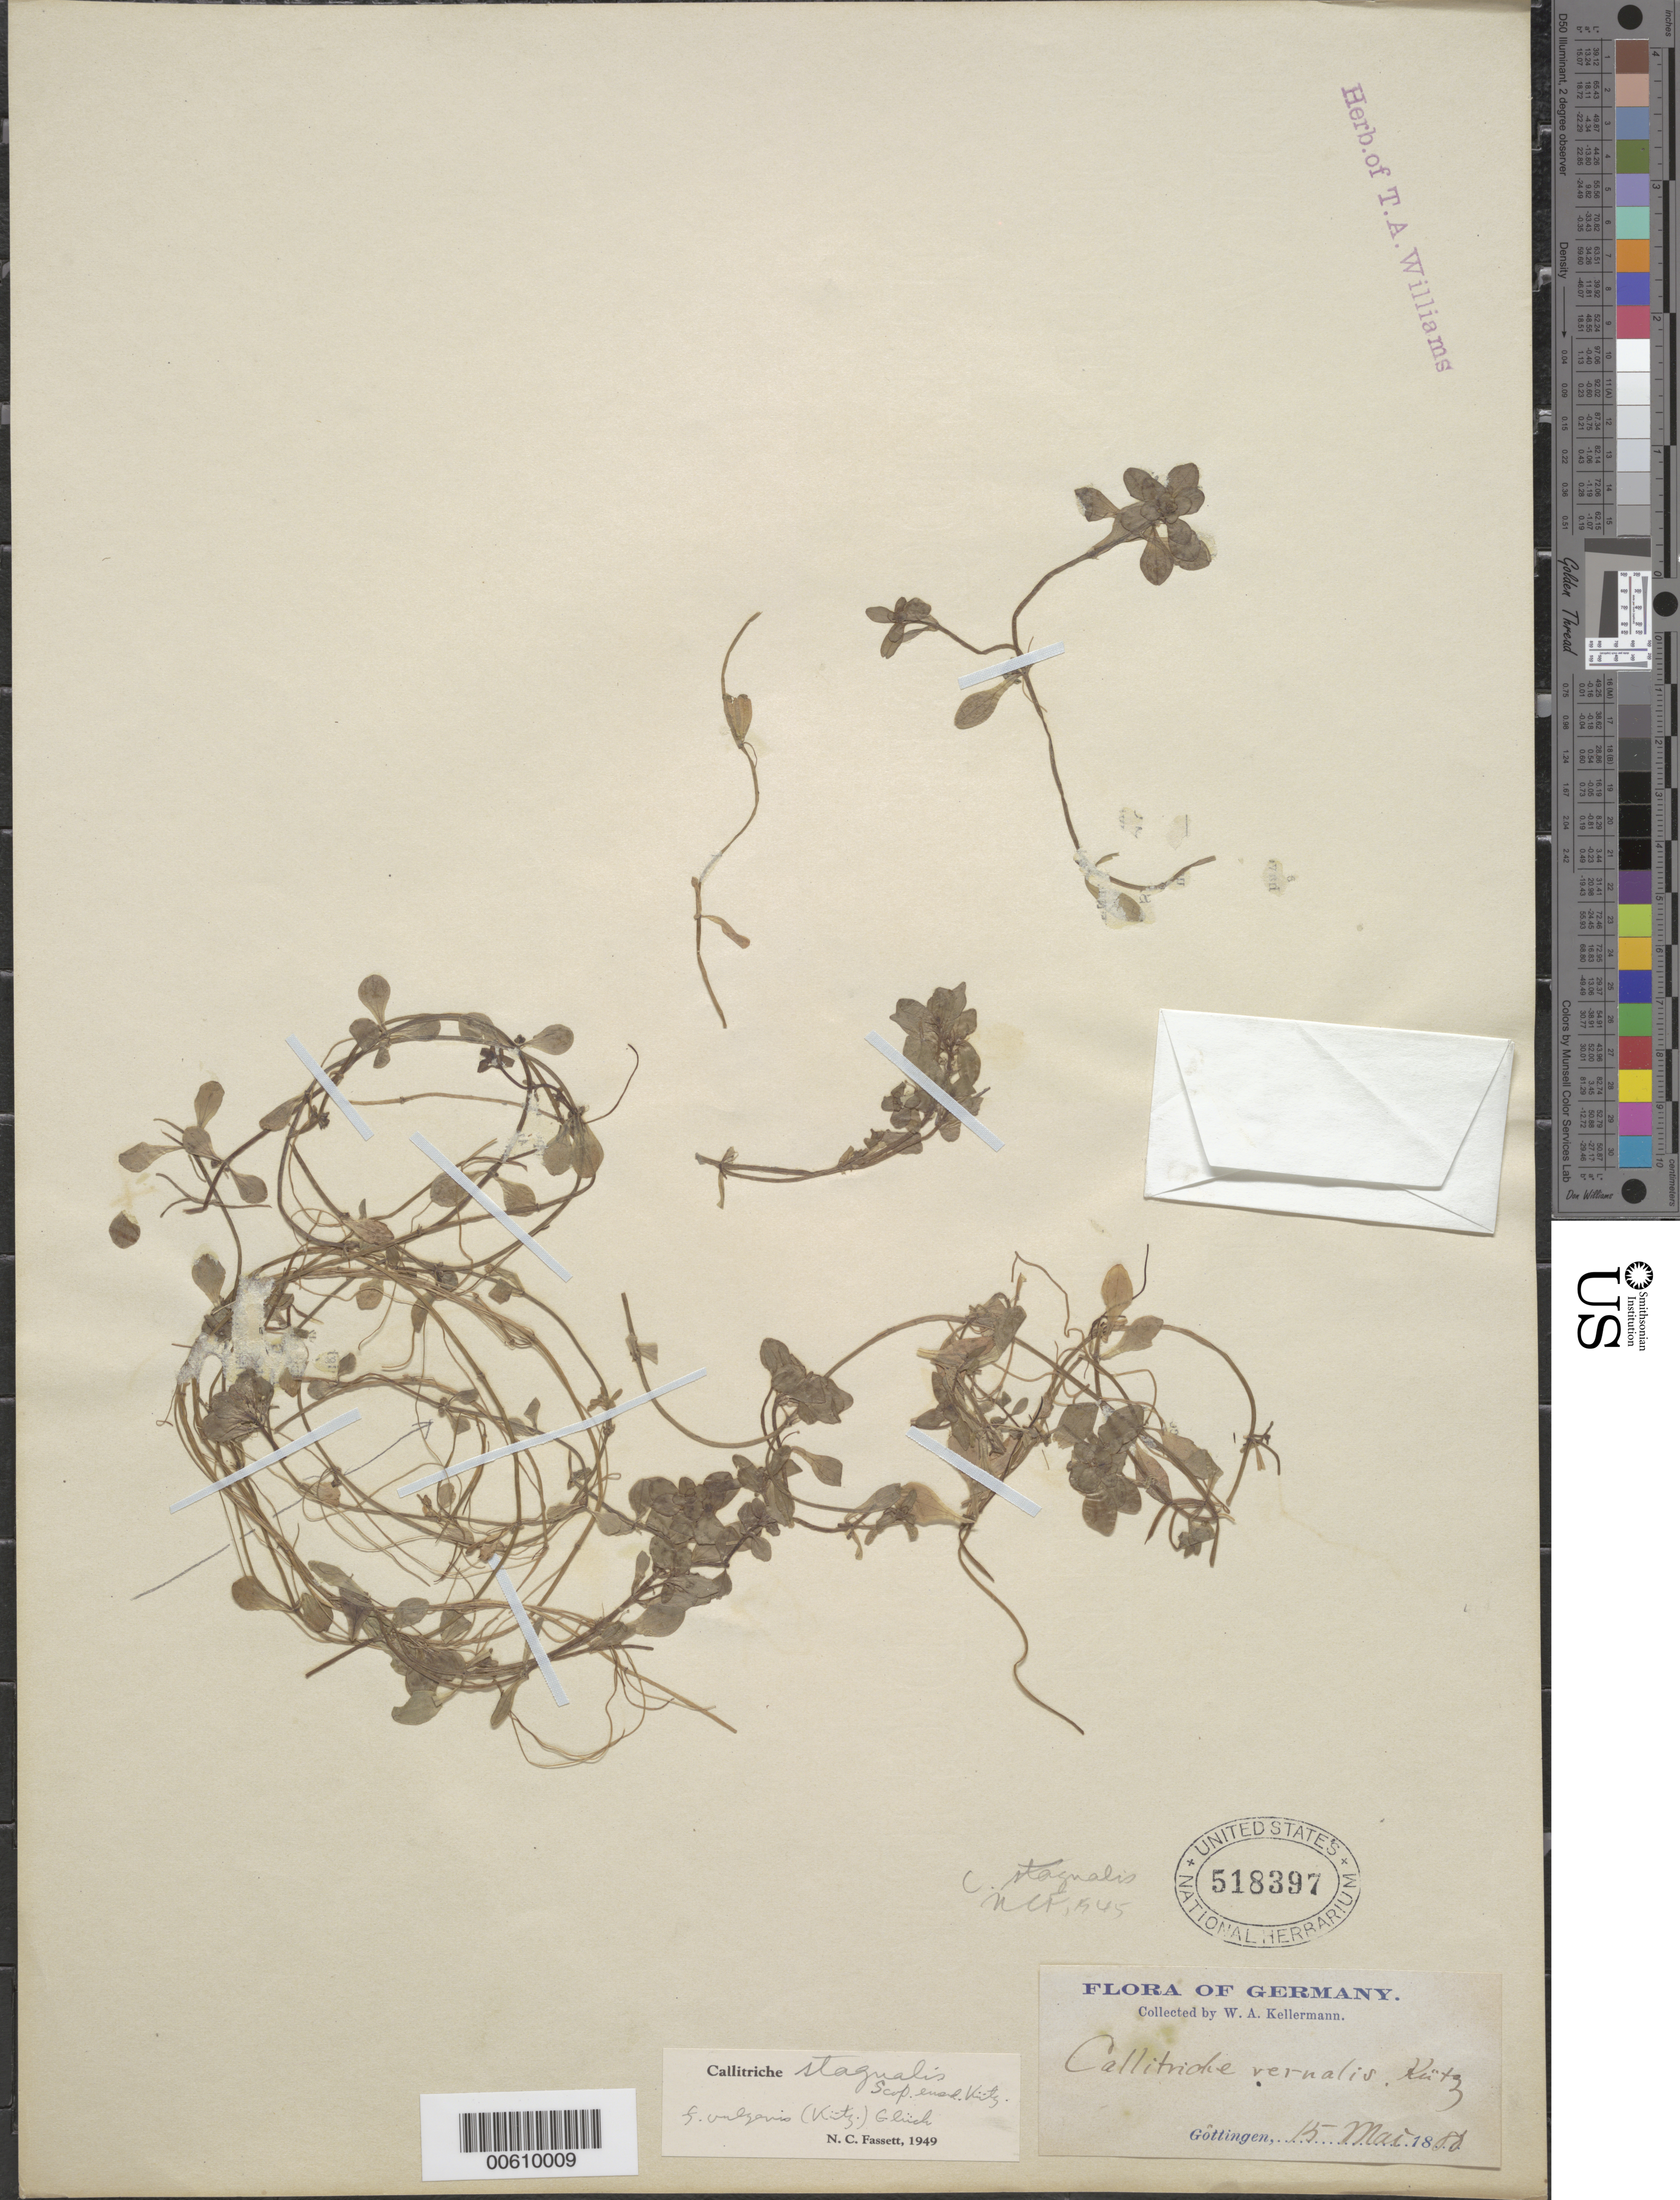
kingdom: Plantae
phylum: Tracheophyta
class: Magnoliopsida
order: Lamiales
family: Plantaginaceae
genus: Callitriche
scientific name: Callitriche stagnalis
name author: Scop.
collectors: W. A. Kellerman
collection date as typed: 15 May 1880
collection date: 1880-05-15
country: Germany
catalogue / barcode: US 518397